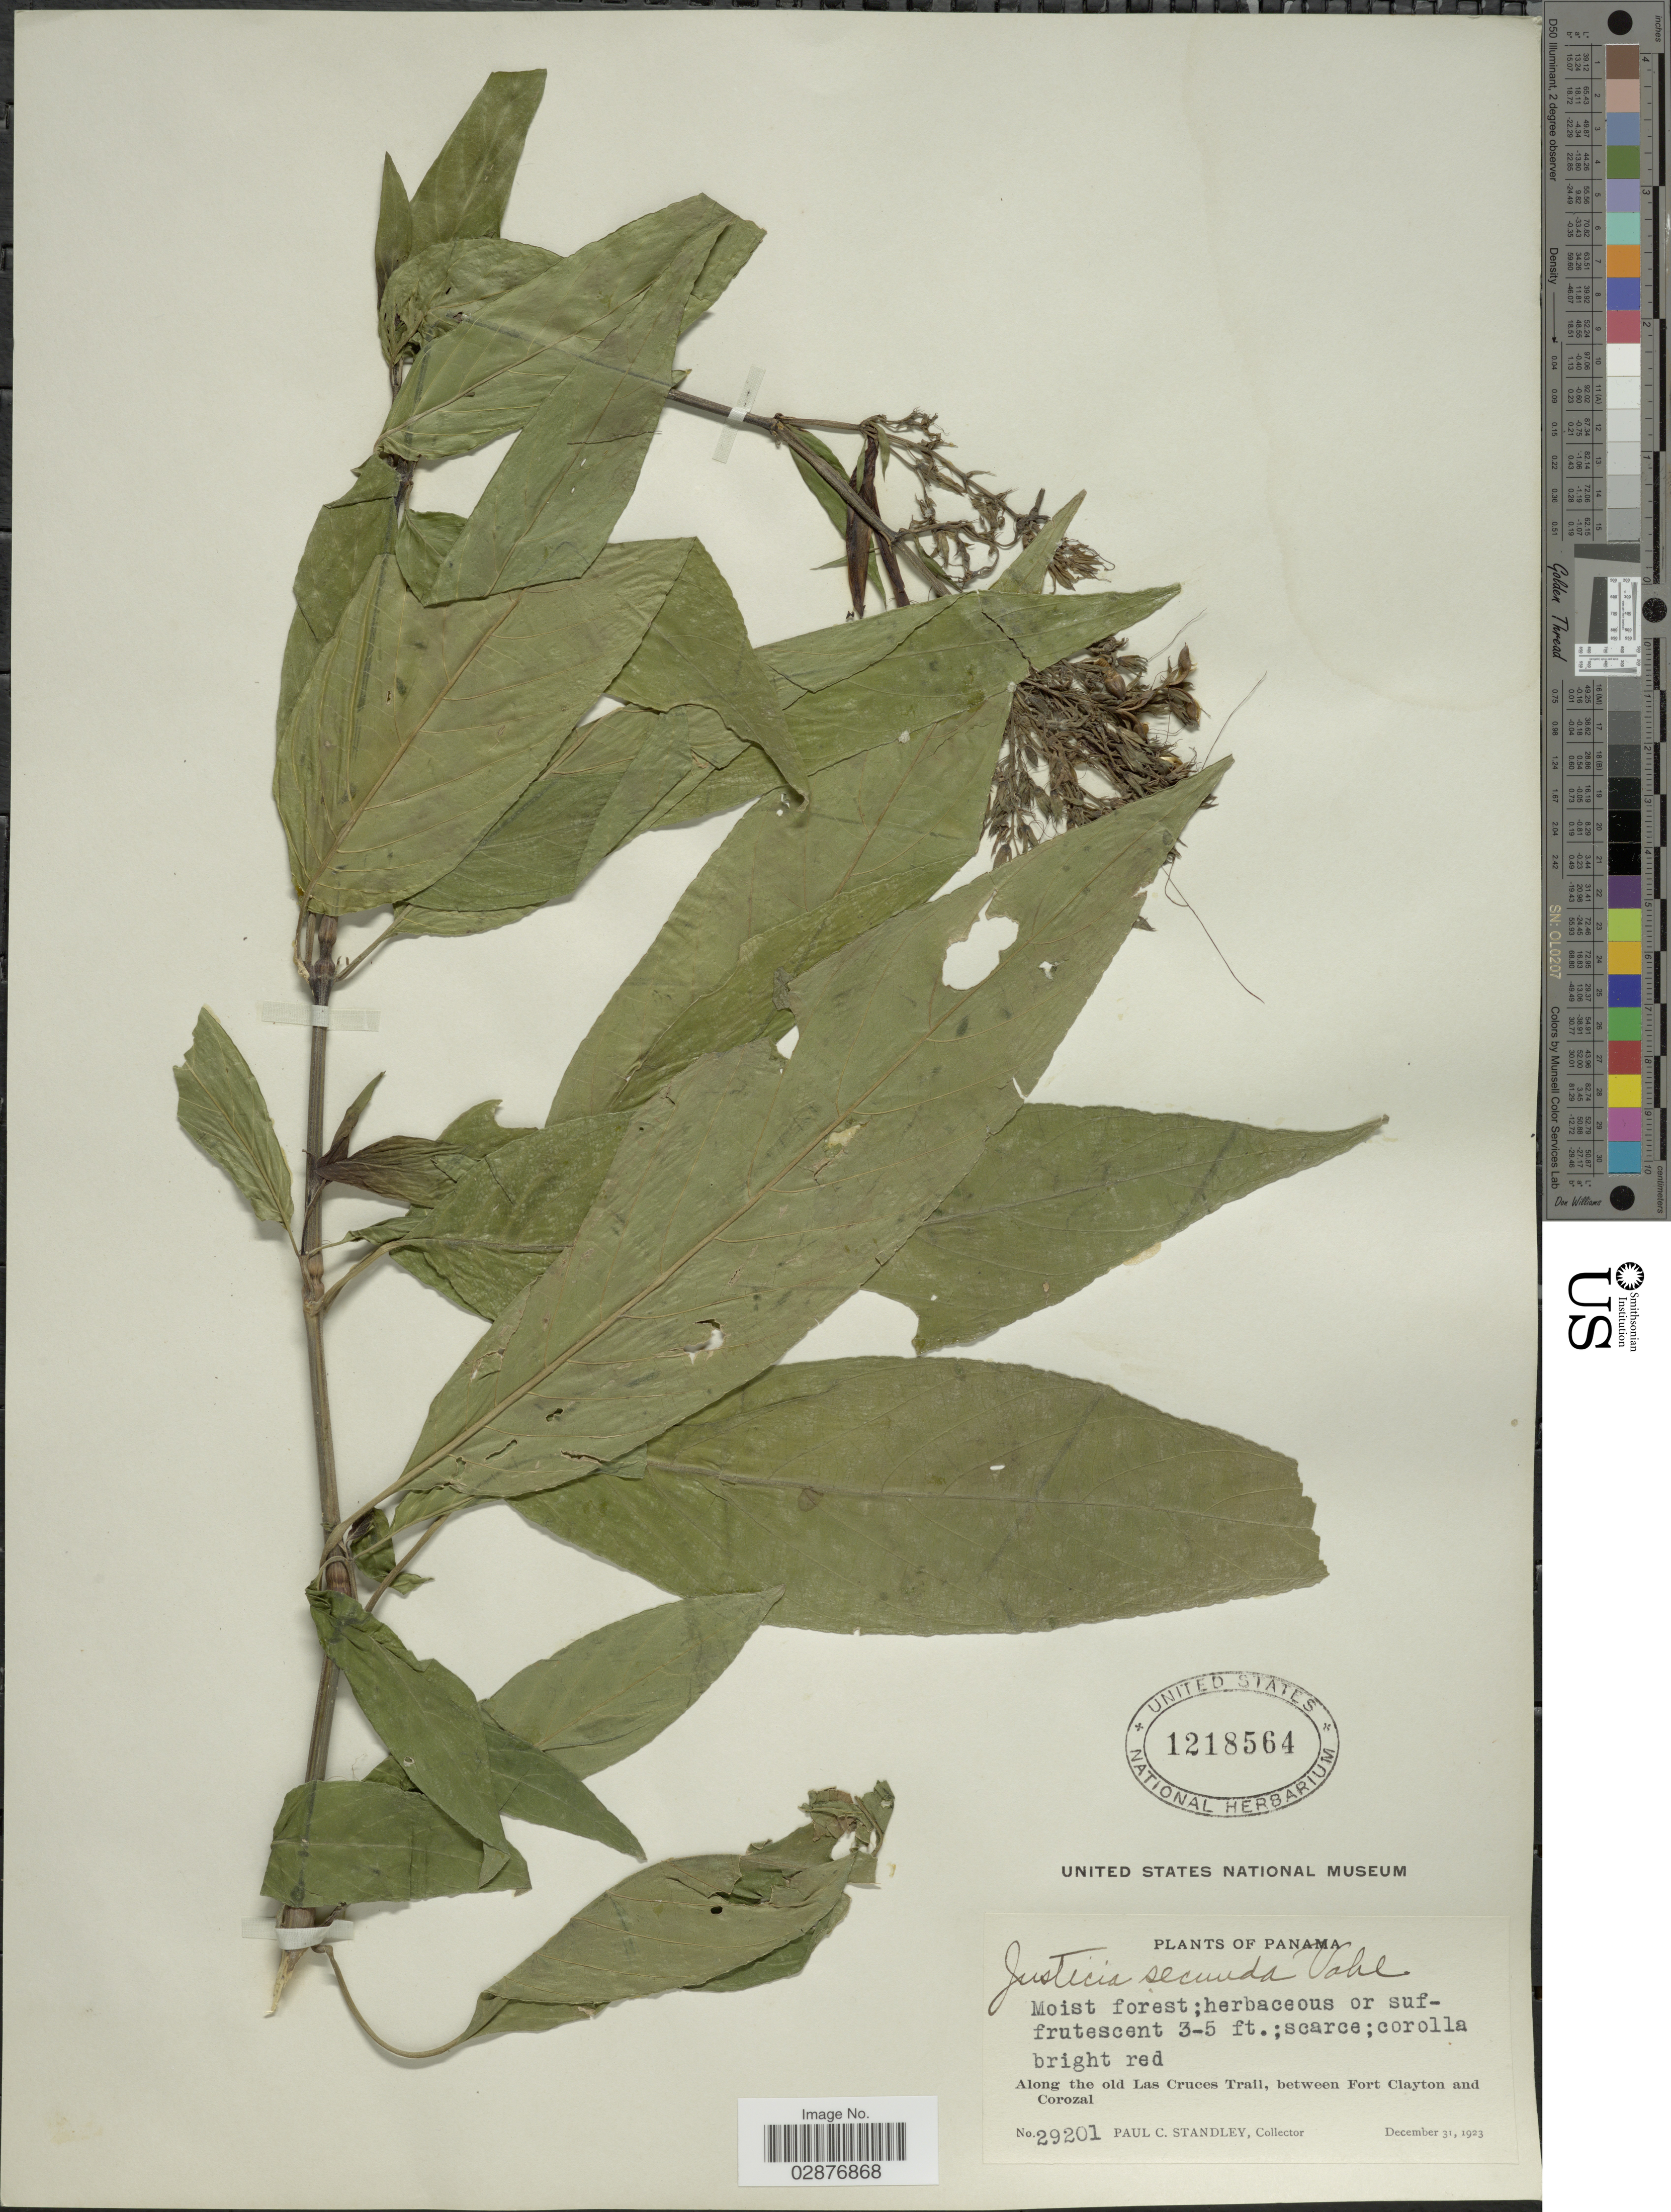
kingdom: Plantae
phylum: Tracheophyta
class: Magnoliopsida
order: Lamiales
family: Acanthaceae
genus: Justicia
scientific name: Justicia secunda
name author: Vahl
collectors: P. C. Standley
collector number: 29201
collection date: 1923-12-31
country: Panama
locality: Along the old Las Cruces Trail, between Fort Clayton and Corozal.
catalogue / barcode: US 1218564